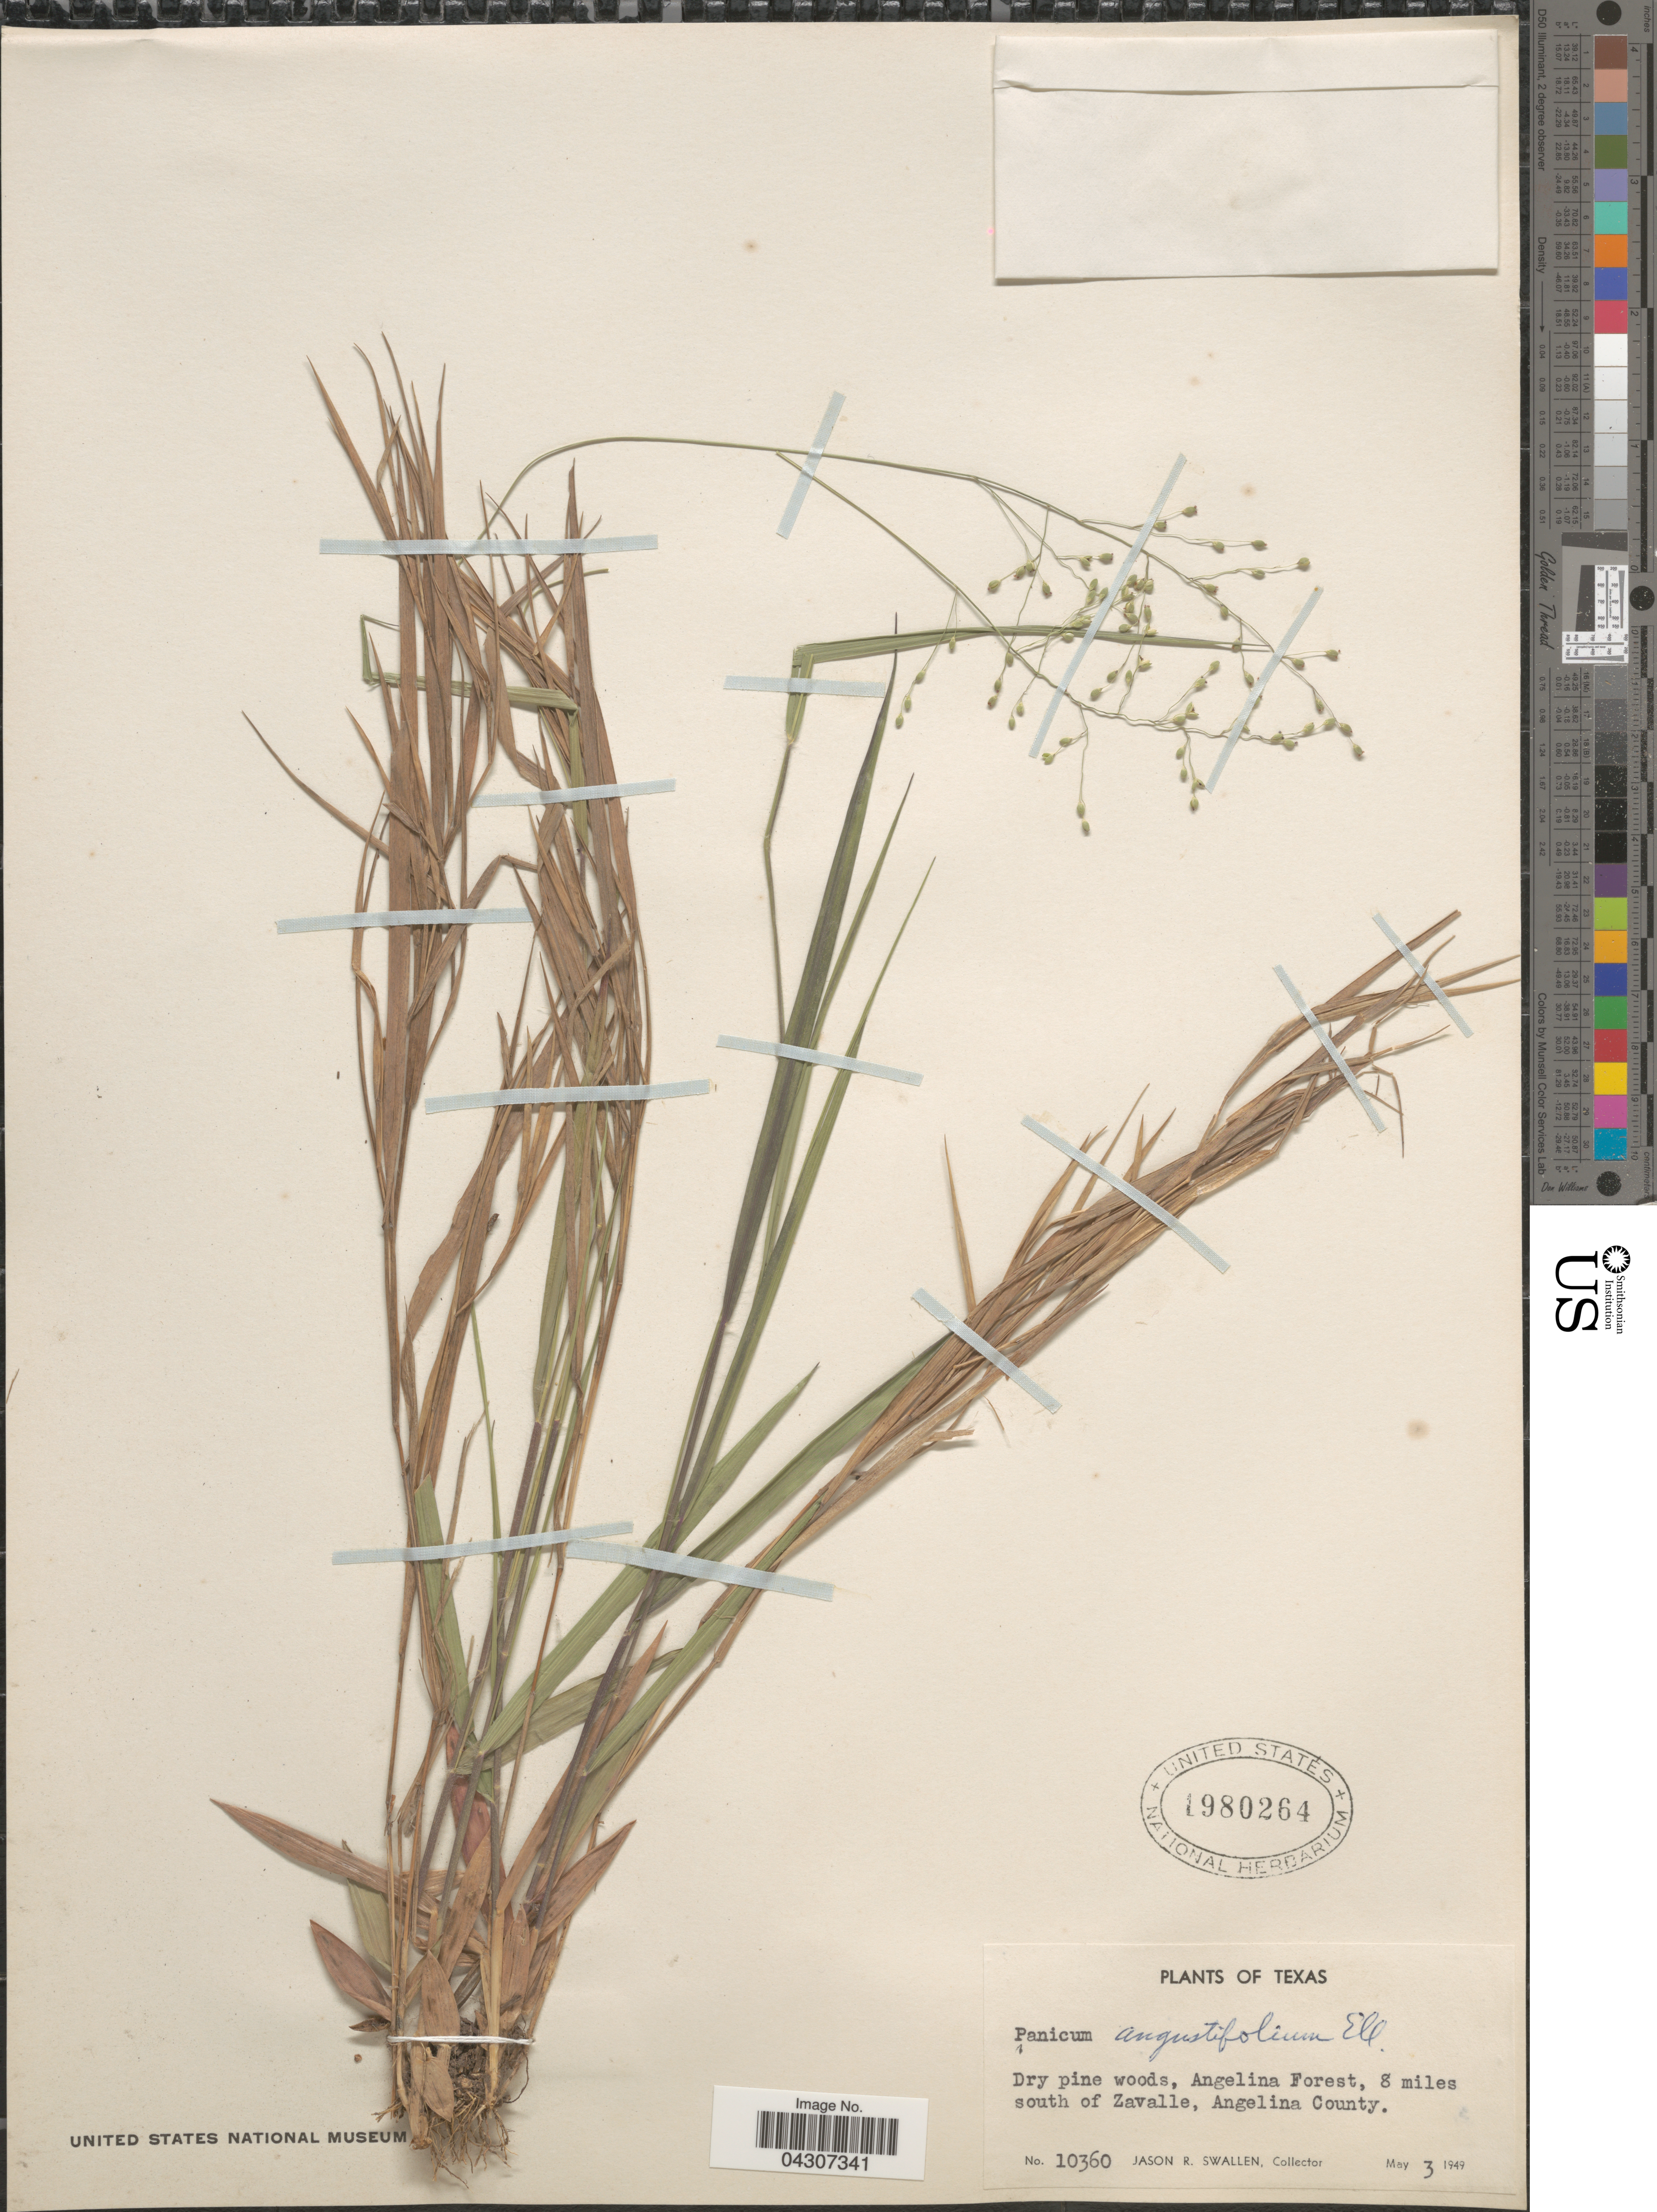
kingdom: Plantae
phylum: Tracheophyta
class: Liliopsida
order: Poales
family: Poaceae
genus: Dichanthelium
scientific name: Dichanthelium aciculare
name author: (Desv. ex Poir.) Gould & C.A. Clark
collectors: J. R. Swallen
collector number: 10360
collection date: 1949-05-03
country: United States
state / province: Texas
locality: Dry pine woods, Angelina Forest, 8 miles south of Zavalle, Angelina County.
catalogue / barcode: US 1980264